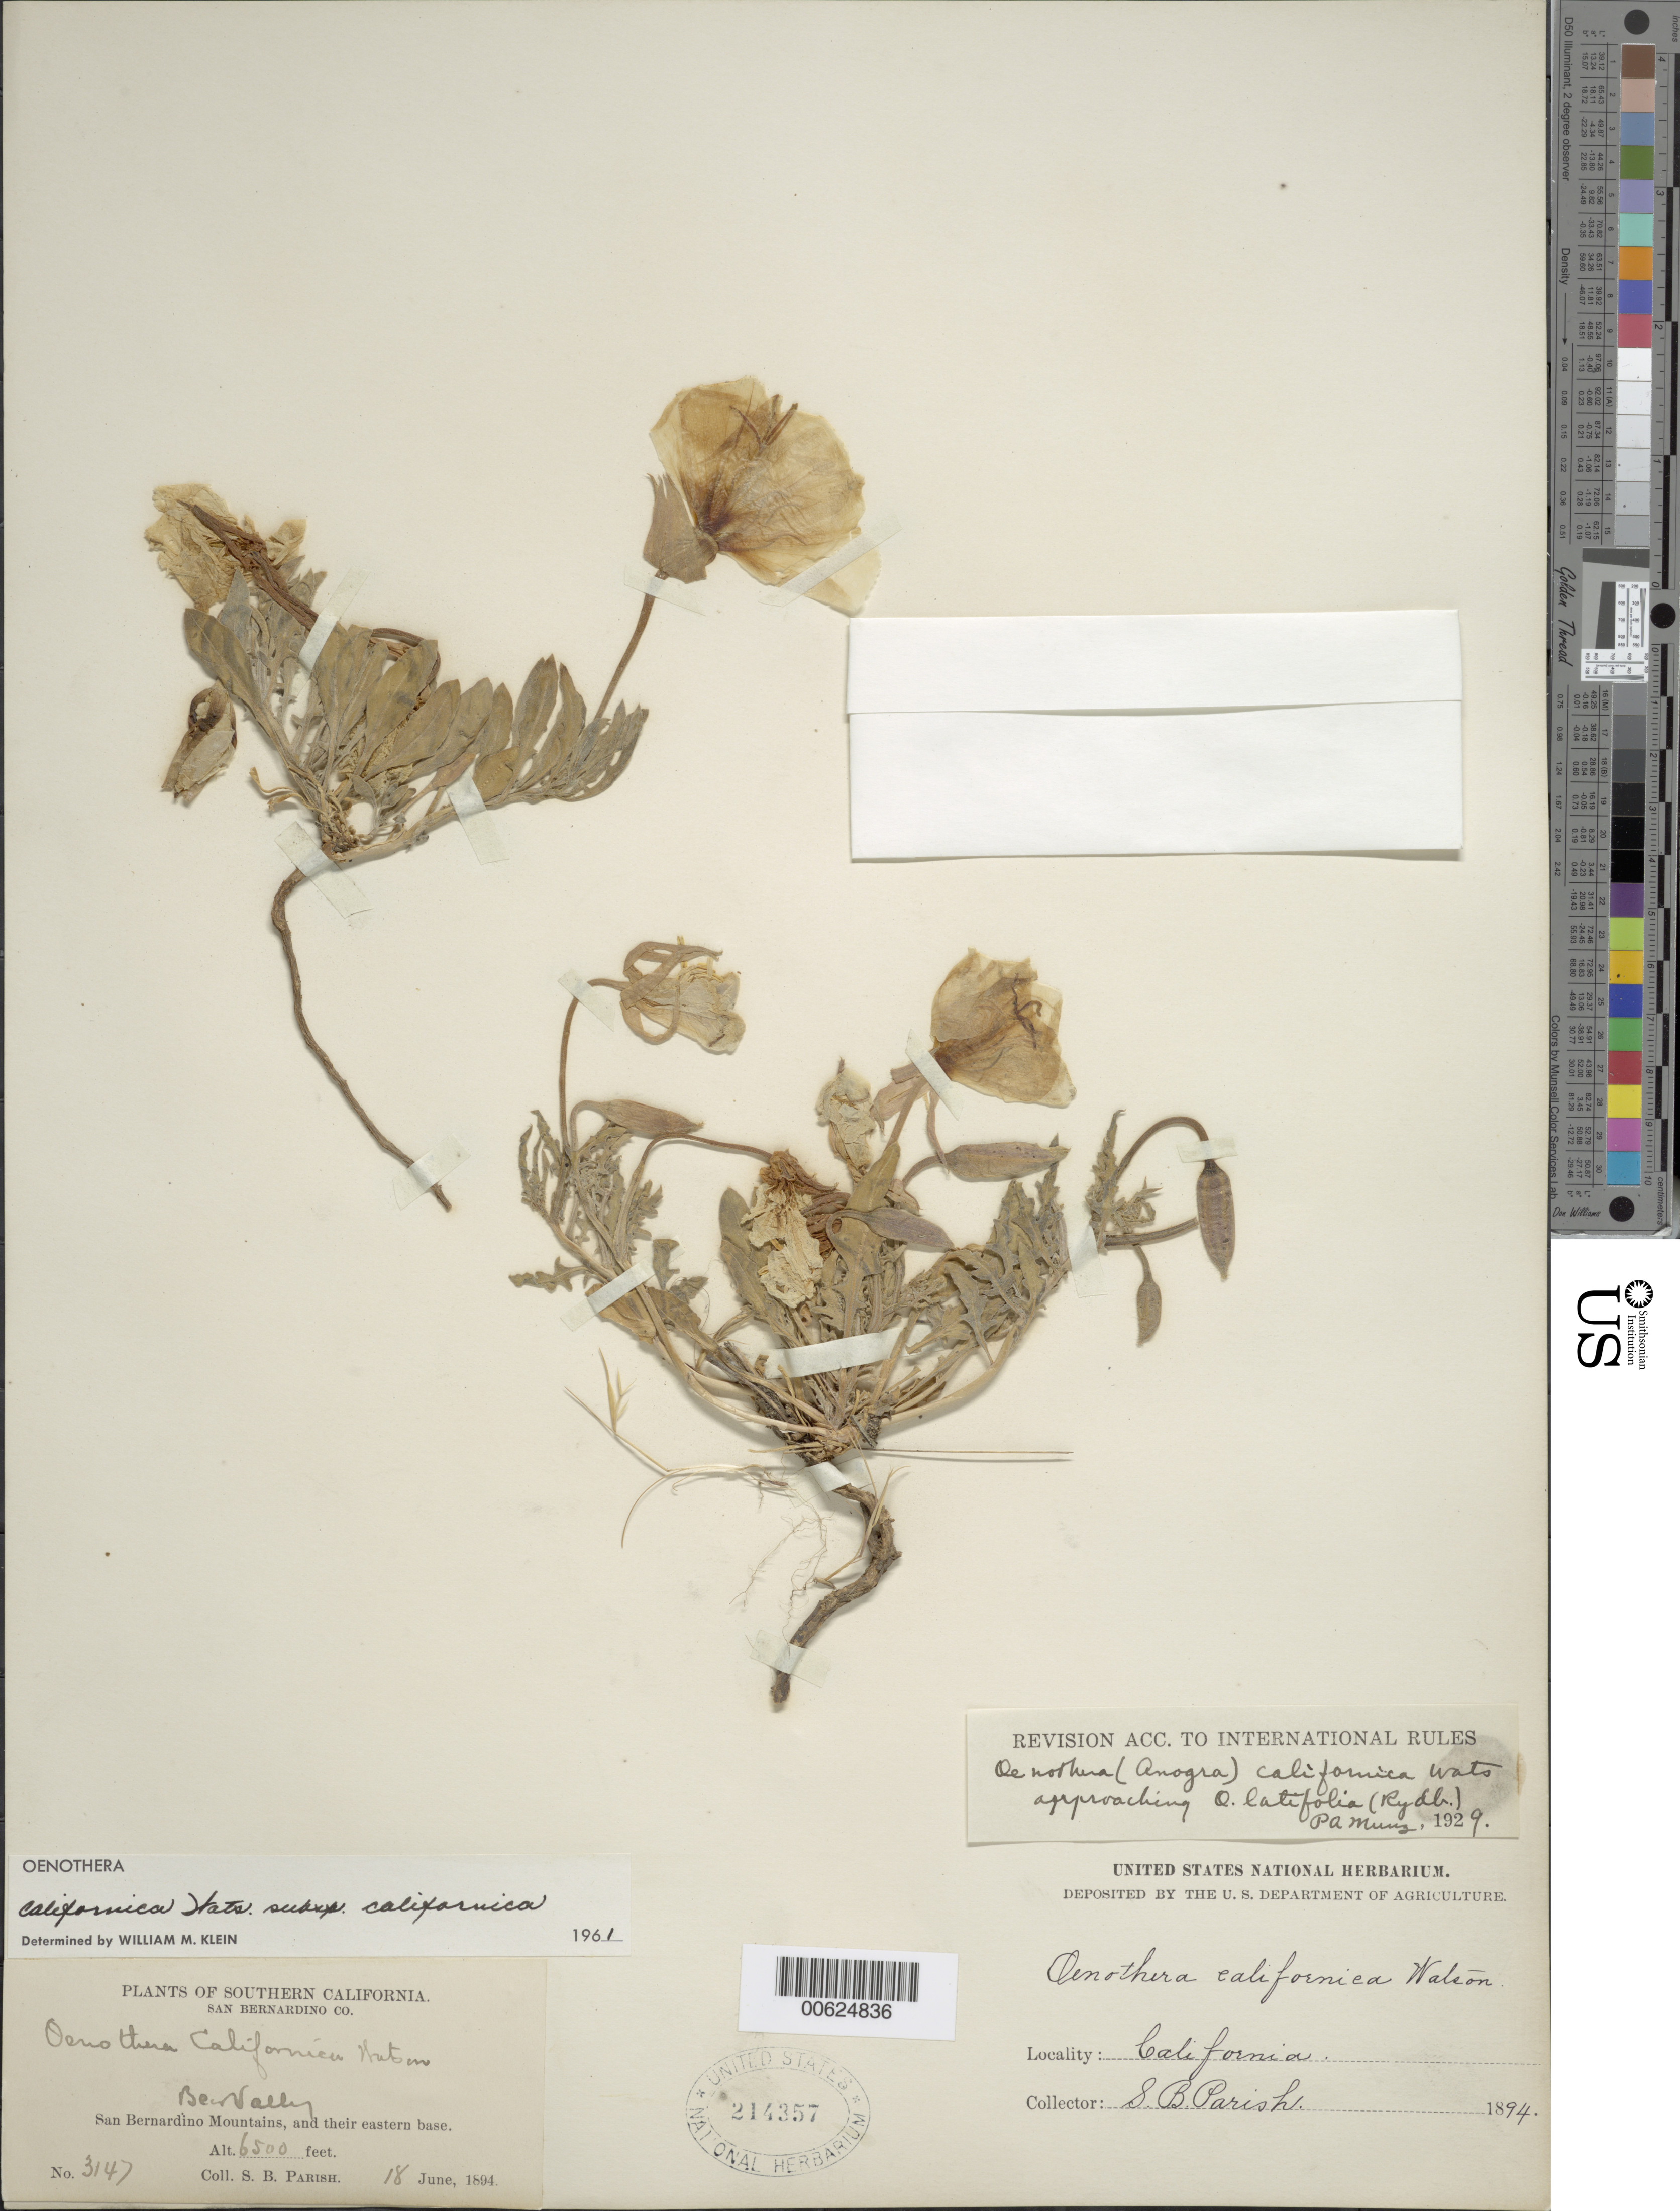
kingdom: Plantae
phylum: Tracheophyta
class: Magnoliopsida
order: Myrtales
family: Onagraceae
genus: Oenothera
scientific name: Oenothera albicaulis var. melanosperma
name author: H. Lév.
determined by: Wagner, W. L., (BOT), Smithsonian Institution - National Museum of Natural History (UNITED STATES)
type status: Syntype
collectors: S. B. Parish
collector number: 3147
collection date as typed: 18 Jun 1894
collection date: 1894-06-18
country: United States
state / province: California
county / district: San Bernardino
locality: Be Valley, San Bernardino Mts.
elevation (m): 1981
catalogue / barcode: US 214357